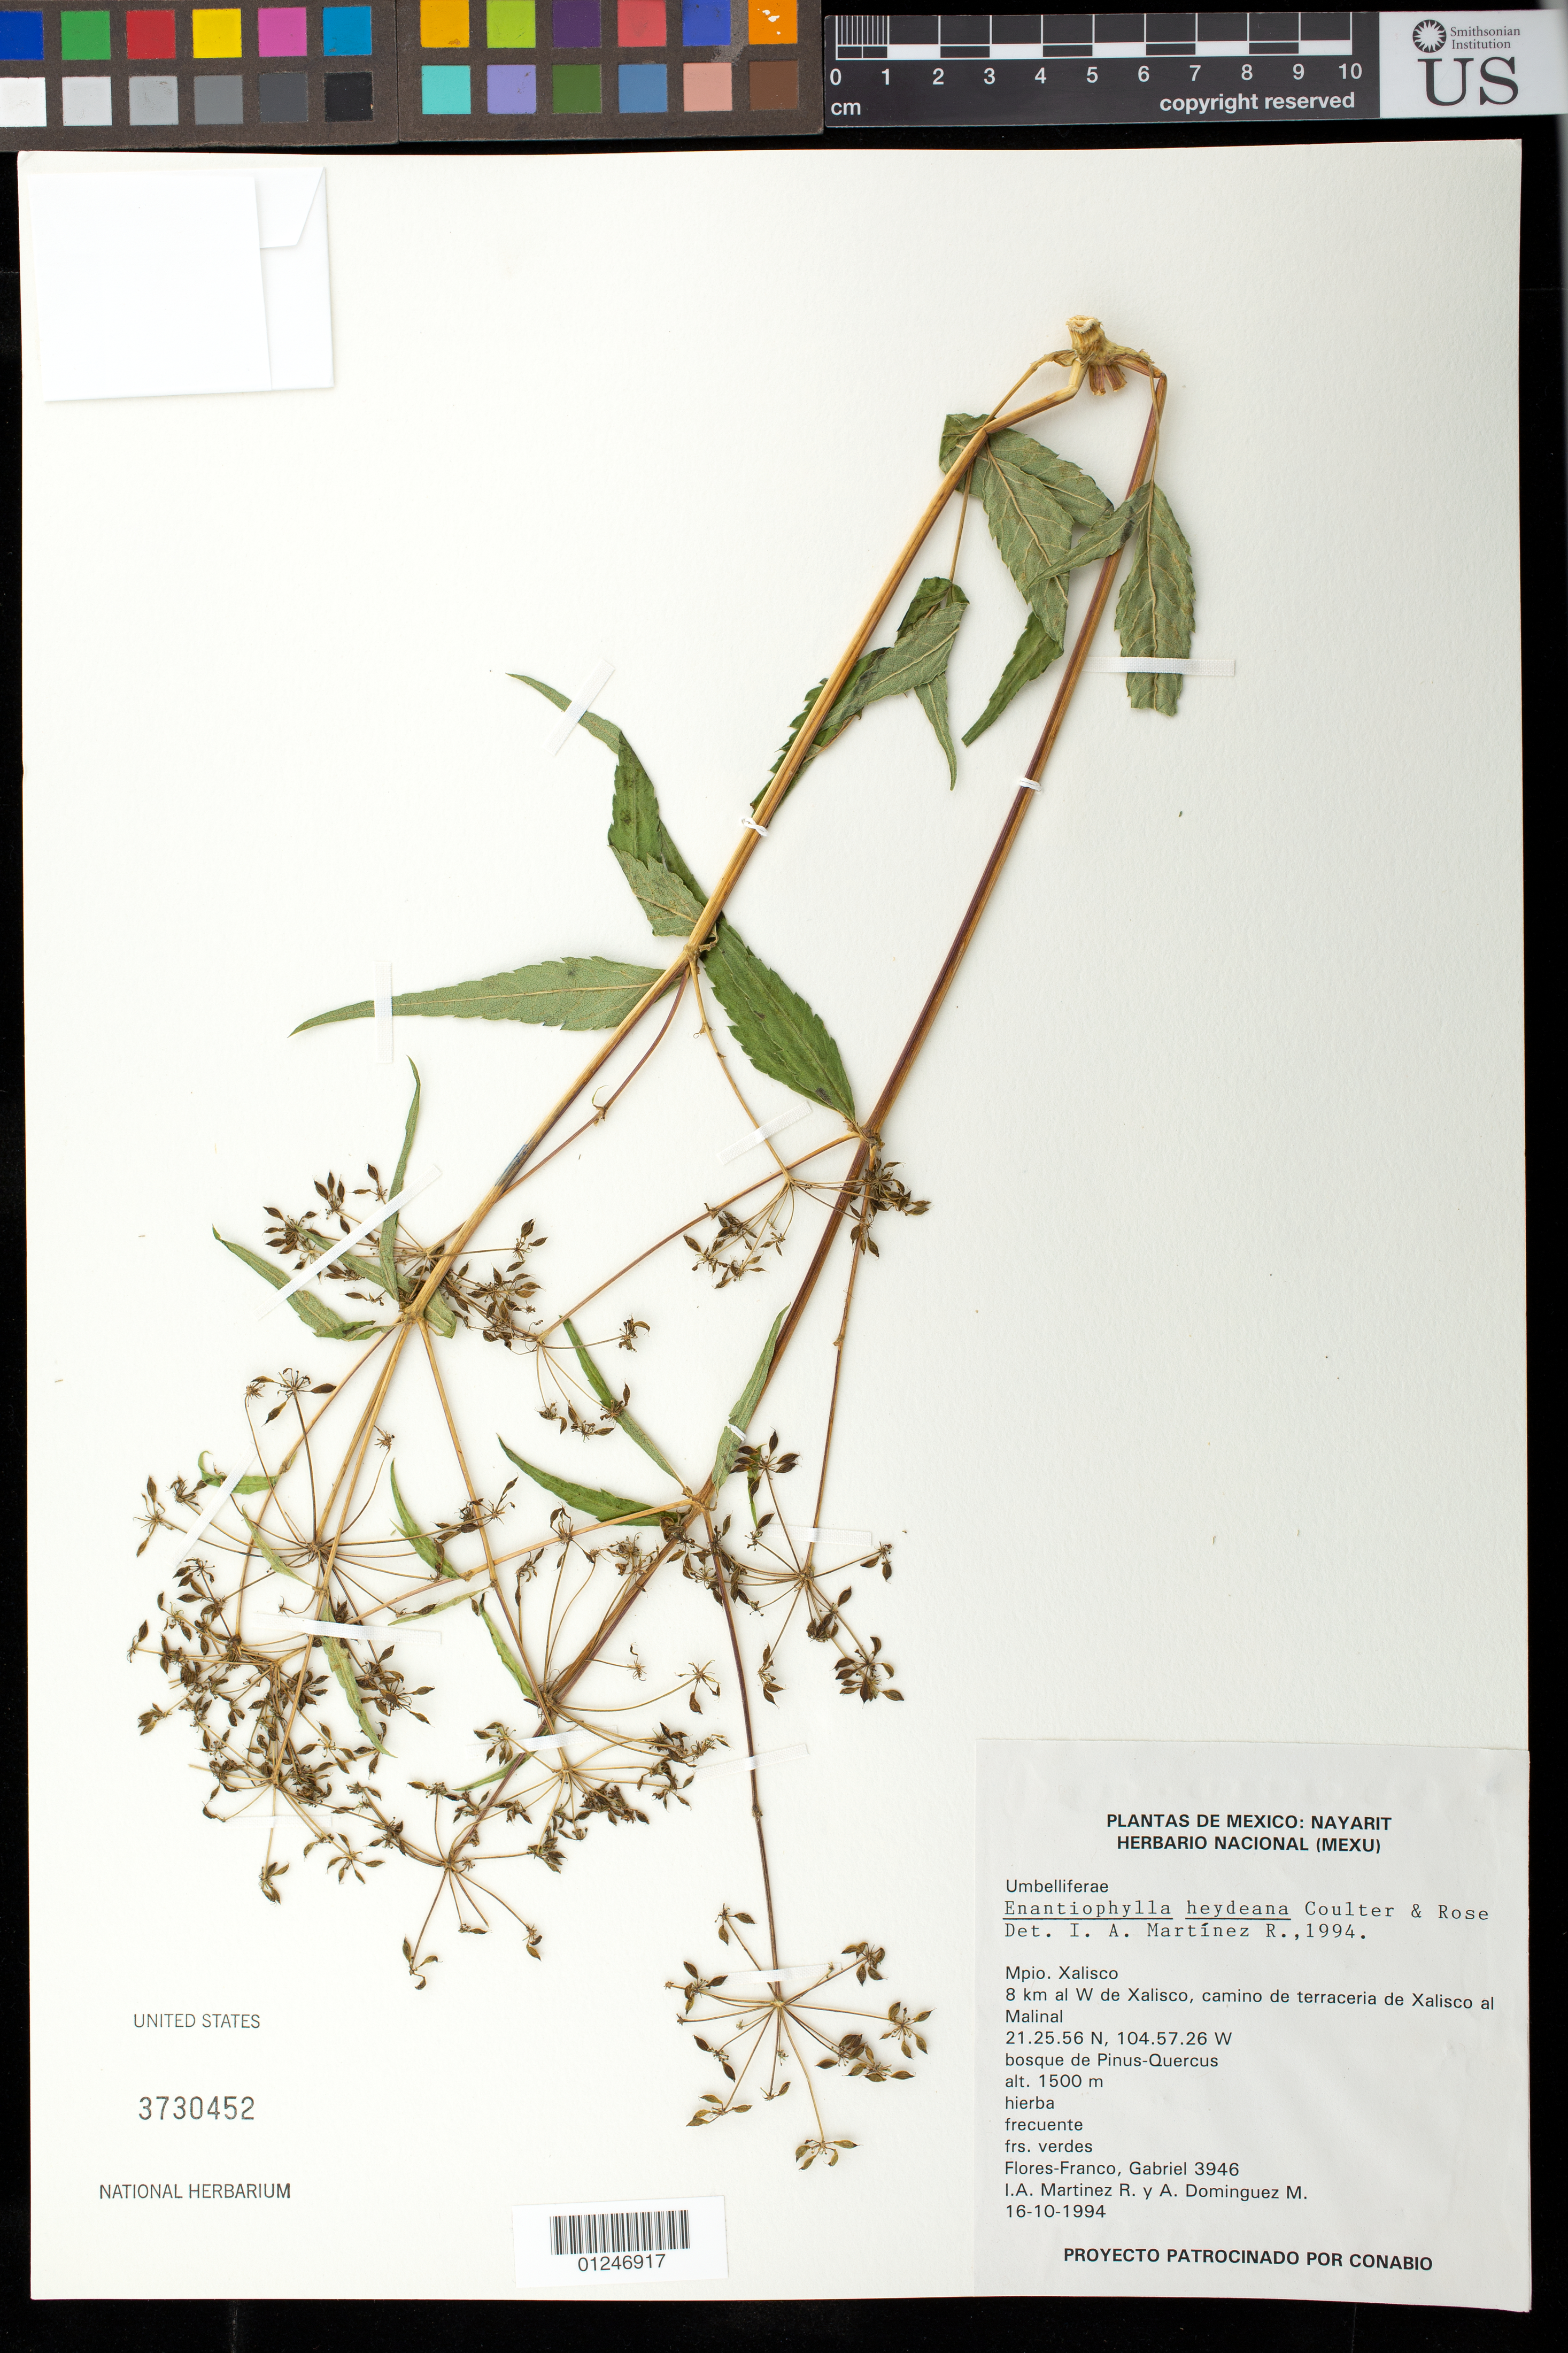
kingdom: Plantae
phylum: Tracheophyta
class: Magnoliopsida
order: Apiales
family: Apiaceae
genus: Enantiophylla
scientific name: Enantiophylla heydeana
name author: J.M. Coult. & Rose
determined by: Martinez R., I. A.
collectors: G. Flores F., I. A. Martinez R. & A. Dominguez M.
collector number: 3946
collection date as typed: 16 Oct 1994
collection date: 1994-10-16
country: Mexico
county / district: Xalisco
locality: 8 km al W de Xalisco, camino de terraceria de Xalisco al Malinal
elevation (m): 1500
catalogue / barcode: US 3730452